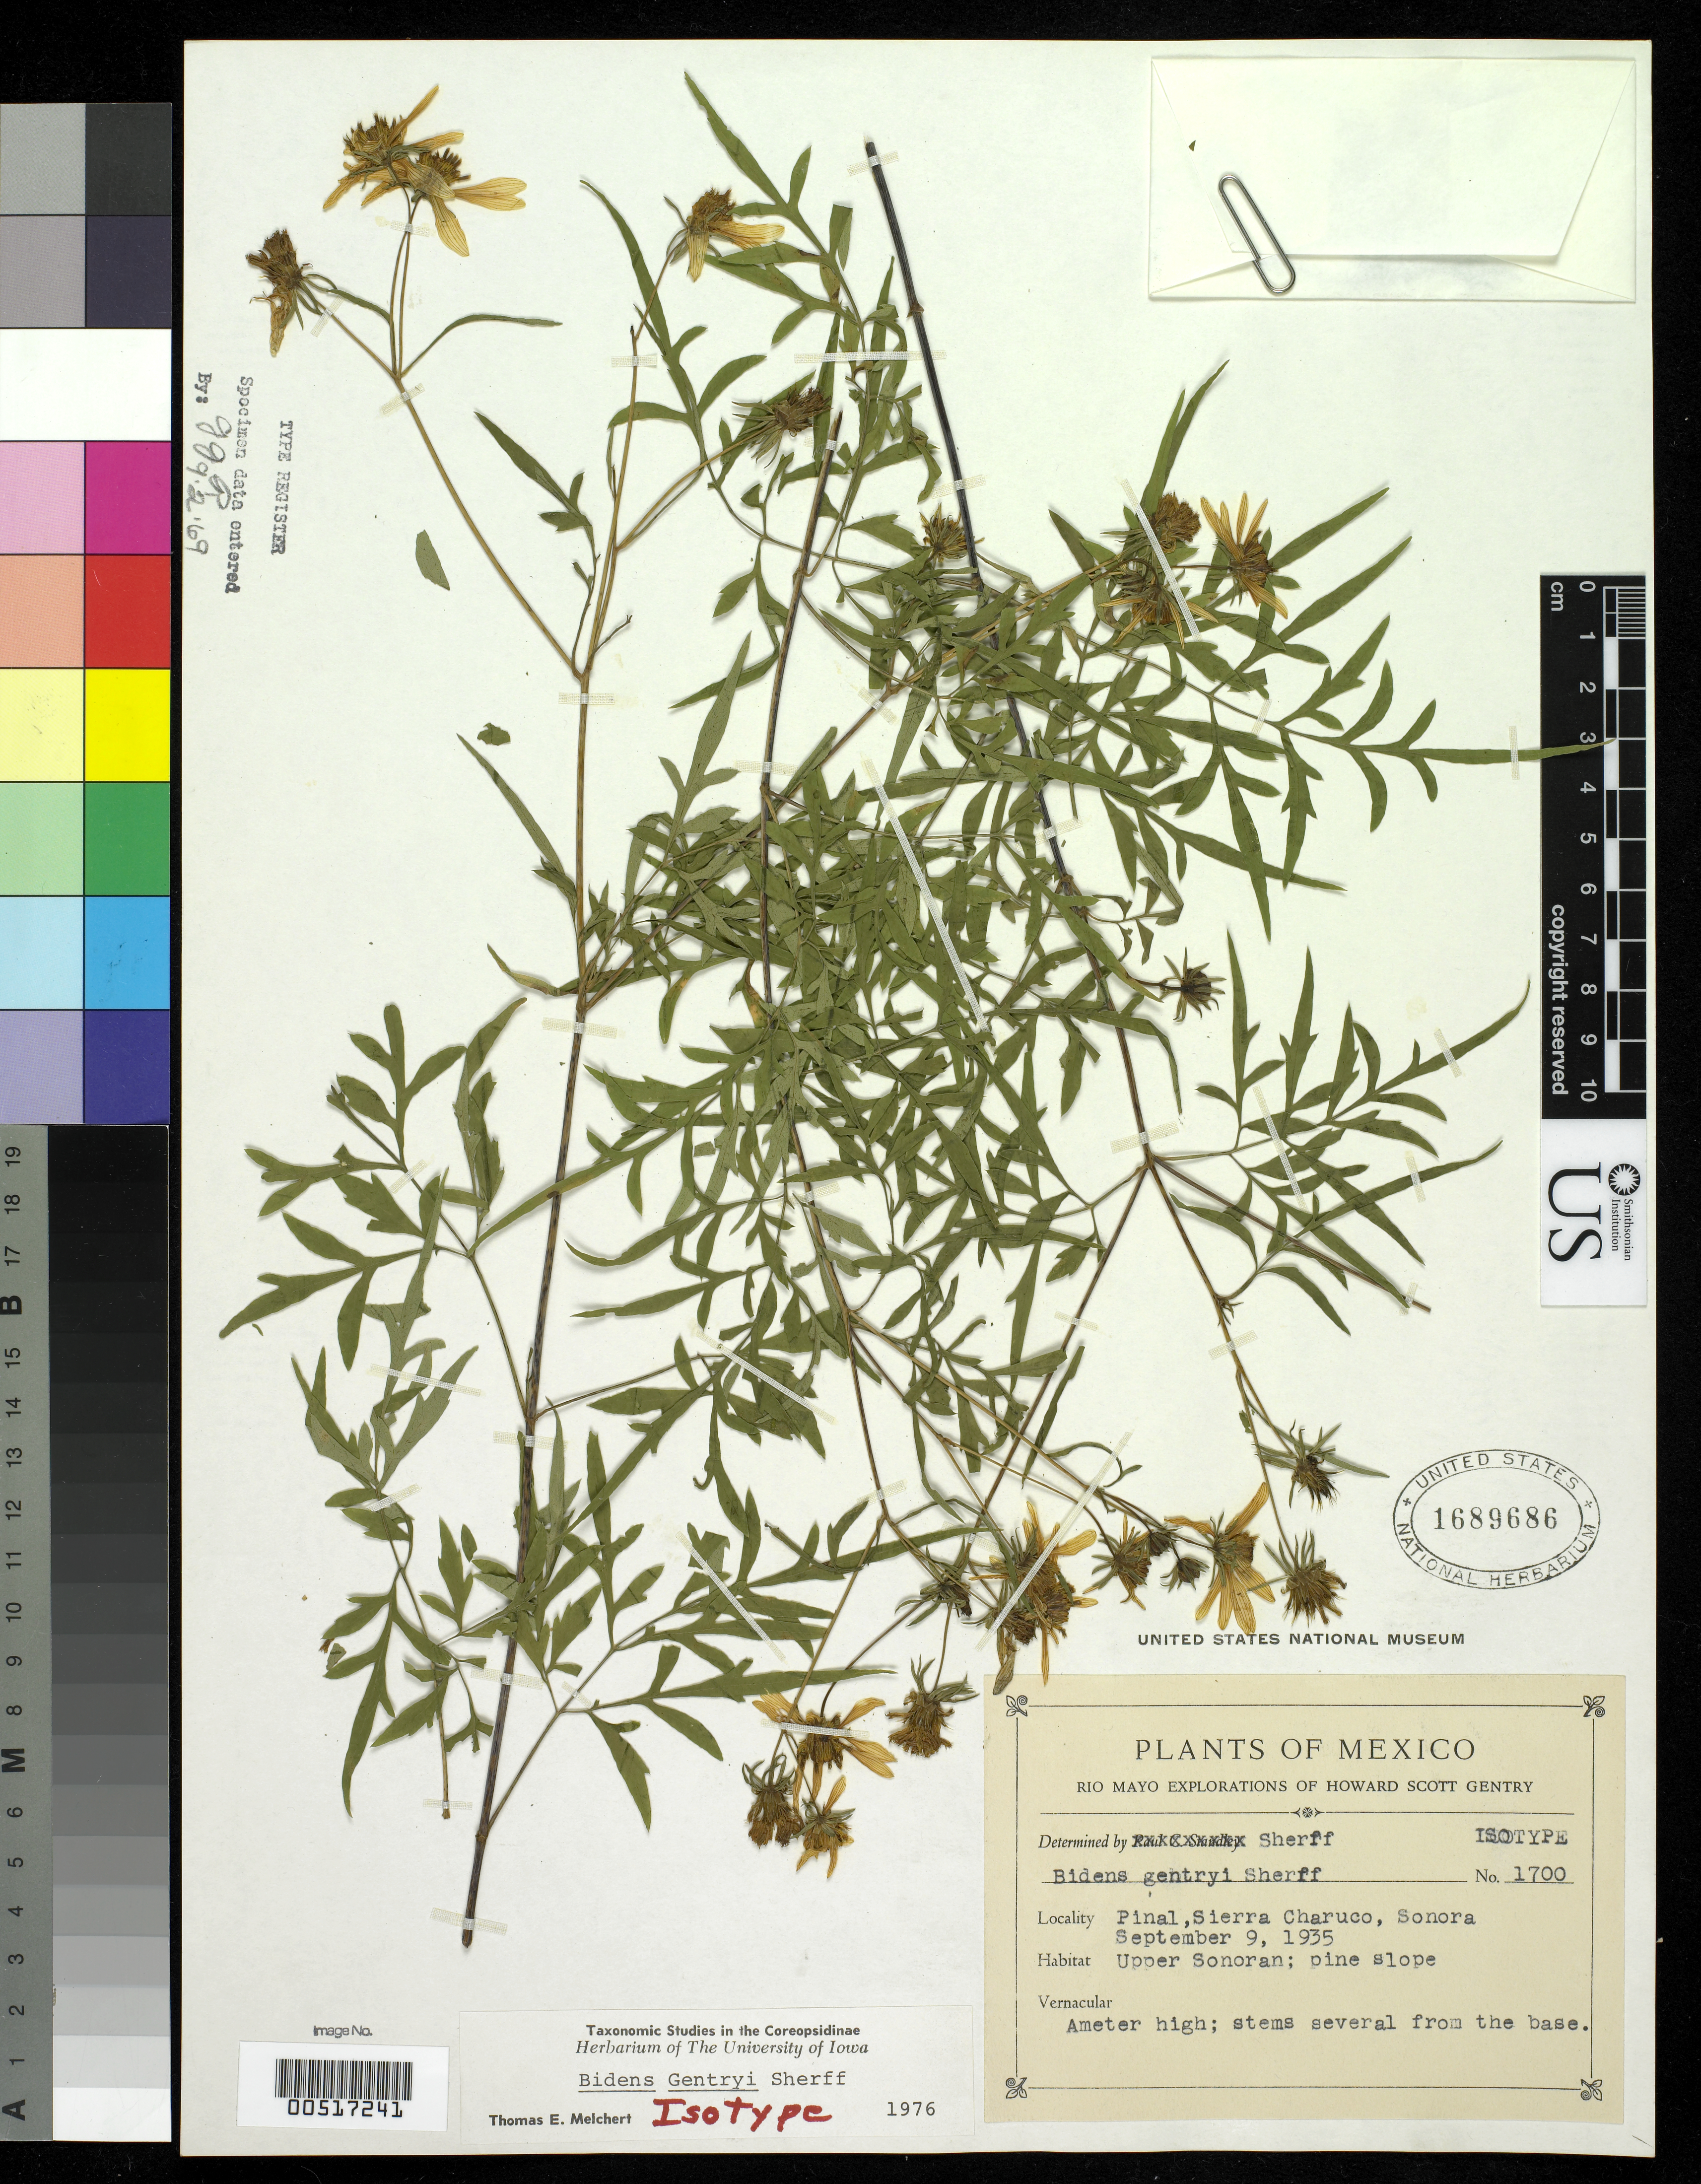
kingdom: Plantae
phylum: Tracheophyta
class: Magnoliopsida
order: Asterales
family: Asteraceae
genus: Bidens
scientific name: Bidens gentryi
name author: Sherff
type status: Isotype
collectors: H. S. Gentry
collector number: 1700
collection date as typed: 09 Sep 1935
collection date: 1935-09-09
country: Mexico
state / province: Sonora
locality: Pinal, Sierra Charuco, Rio Mayo.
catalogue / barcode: US 1689686